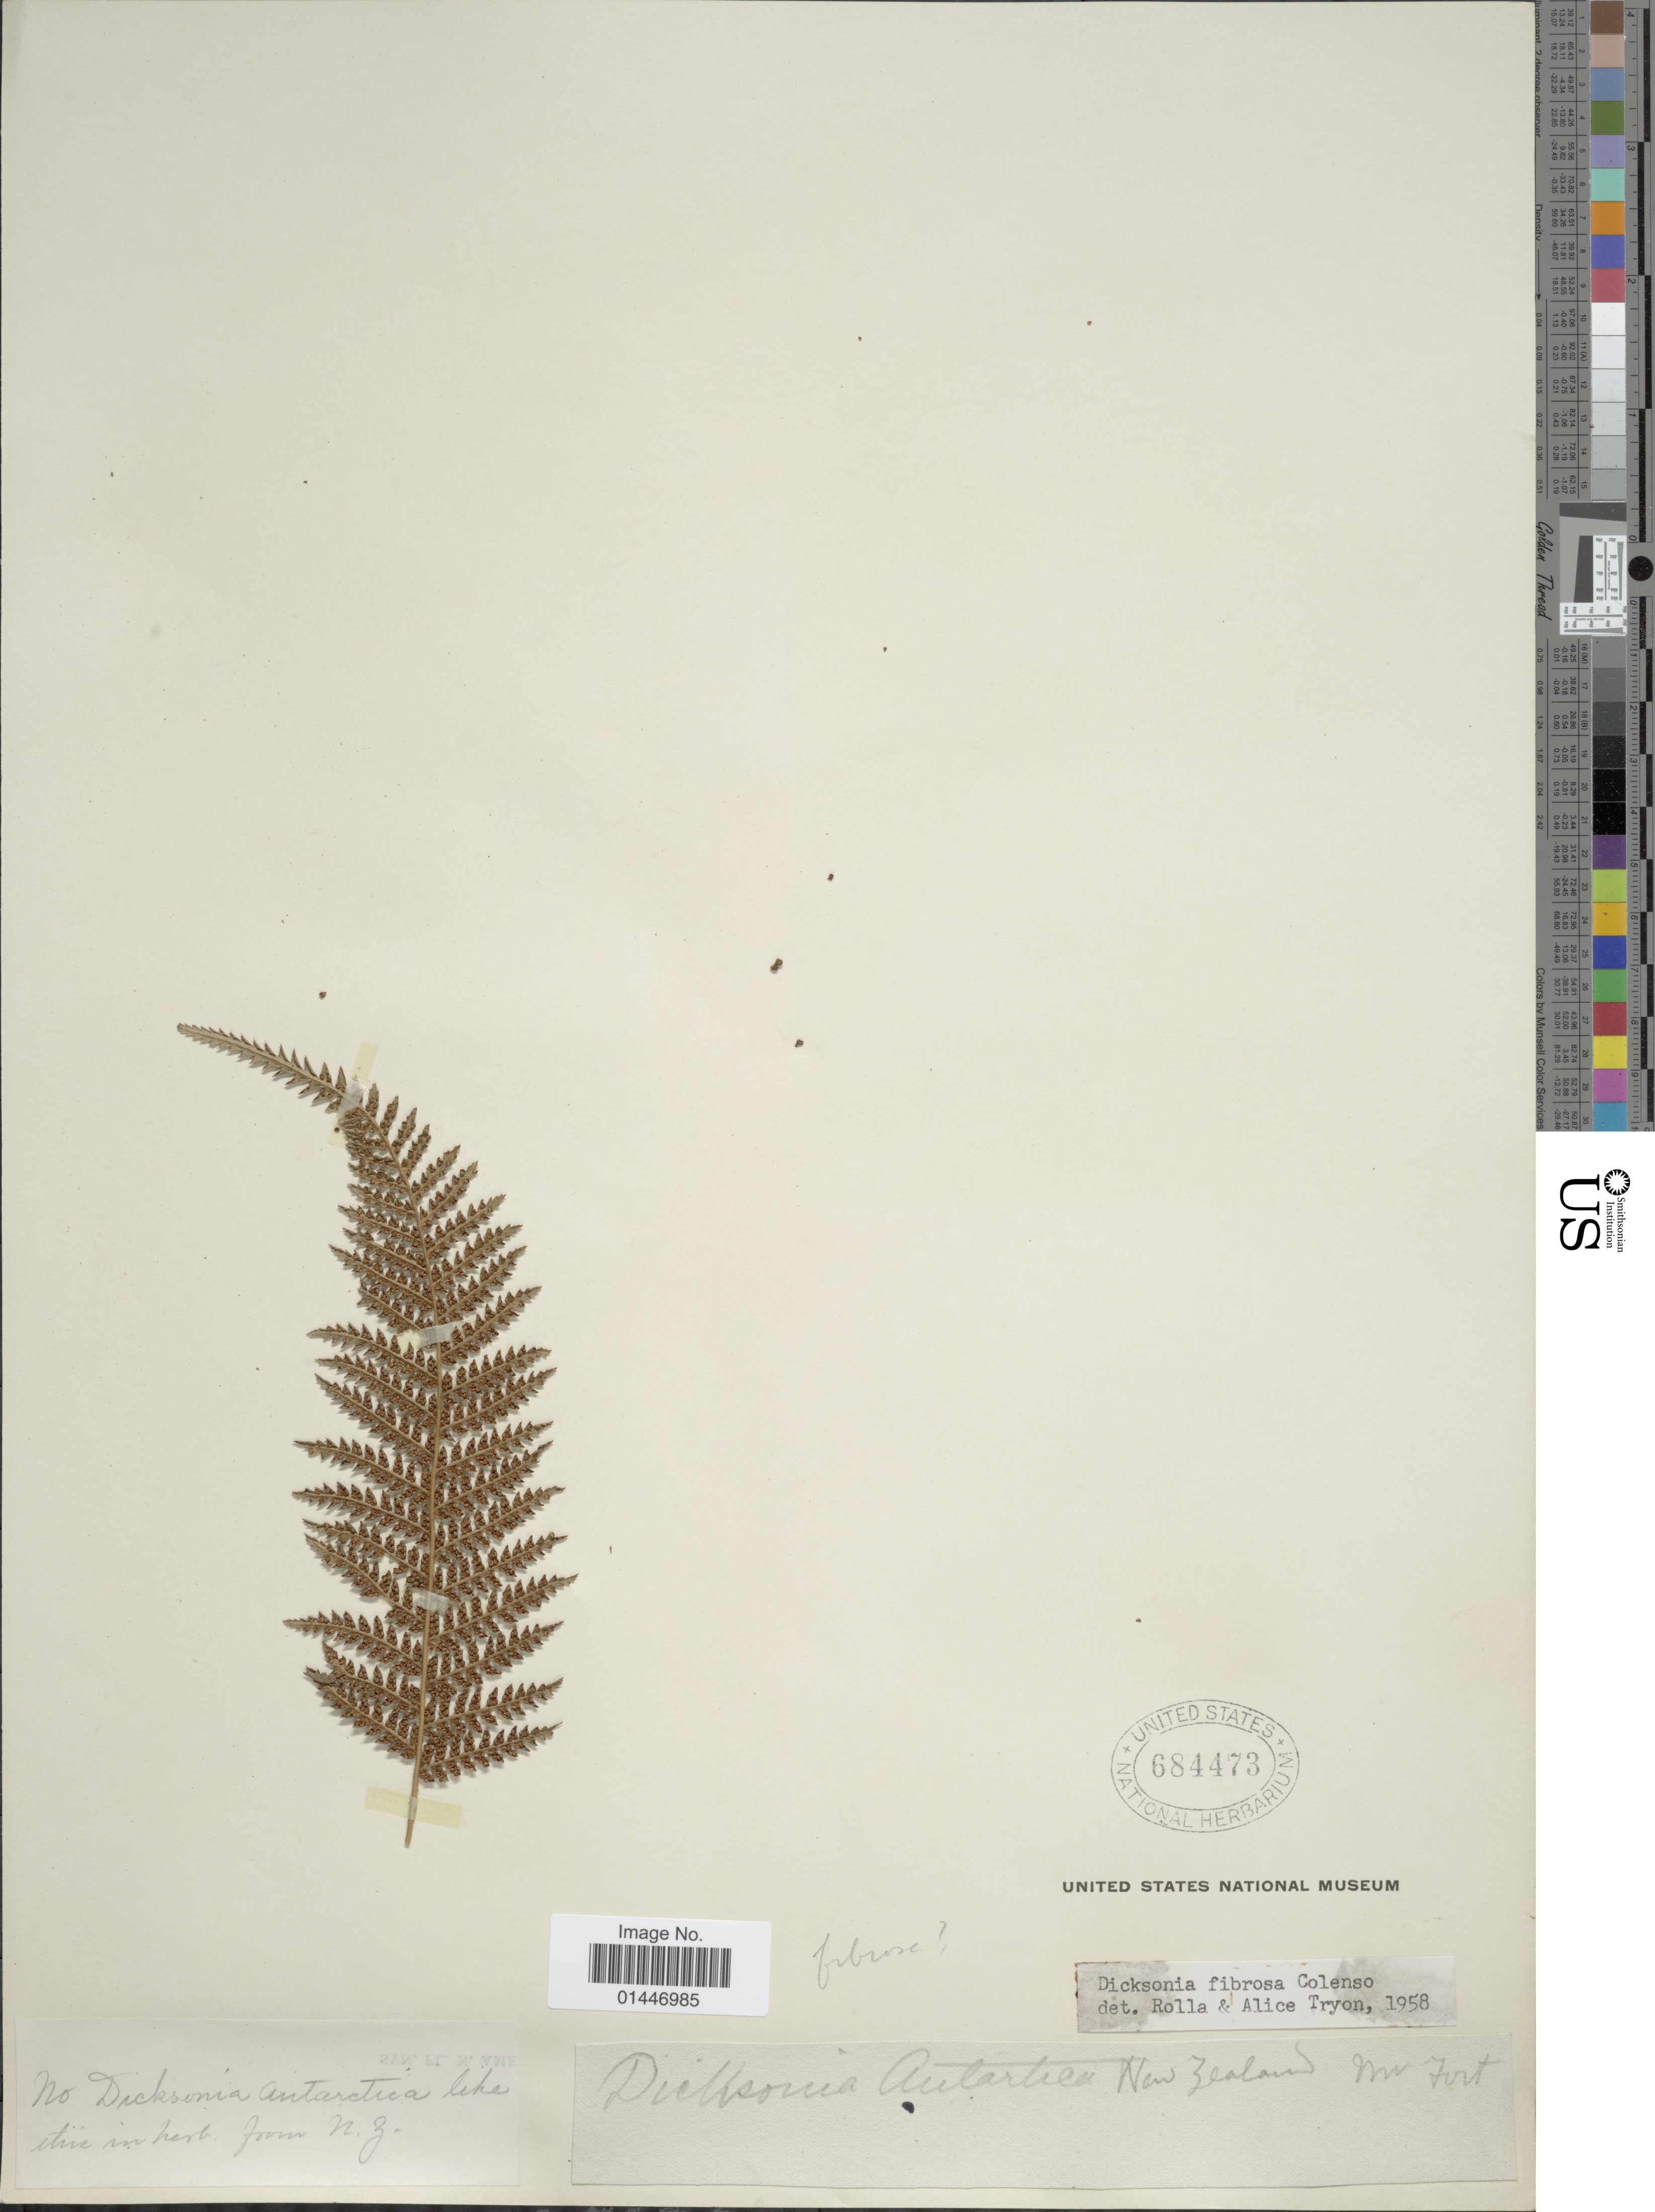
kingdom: Plantae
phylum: Tracheophyta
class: Polypodiopsida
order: Cyatheales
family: Dicksoniaceae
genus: Dicksonia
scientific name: Dicksonia fibrosa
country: New Zealand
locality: The Fort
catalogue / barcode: US 684473